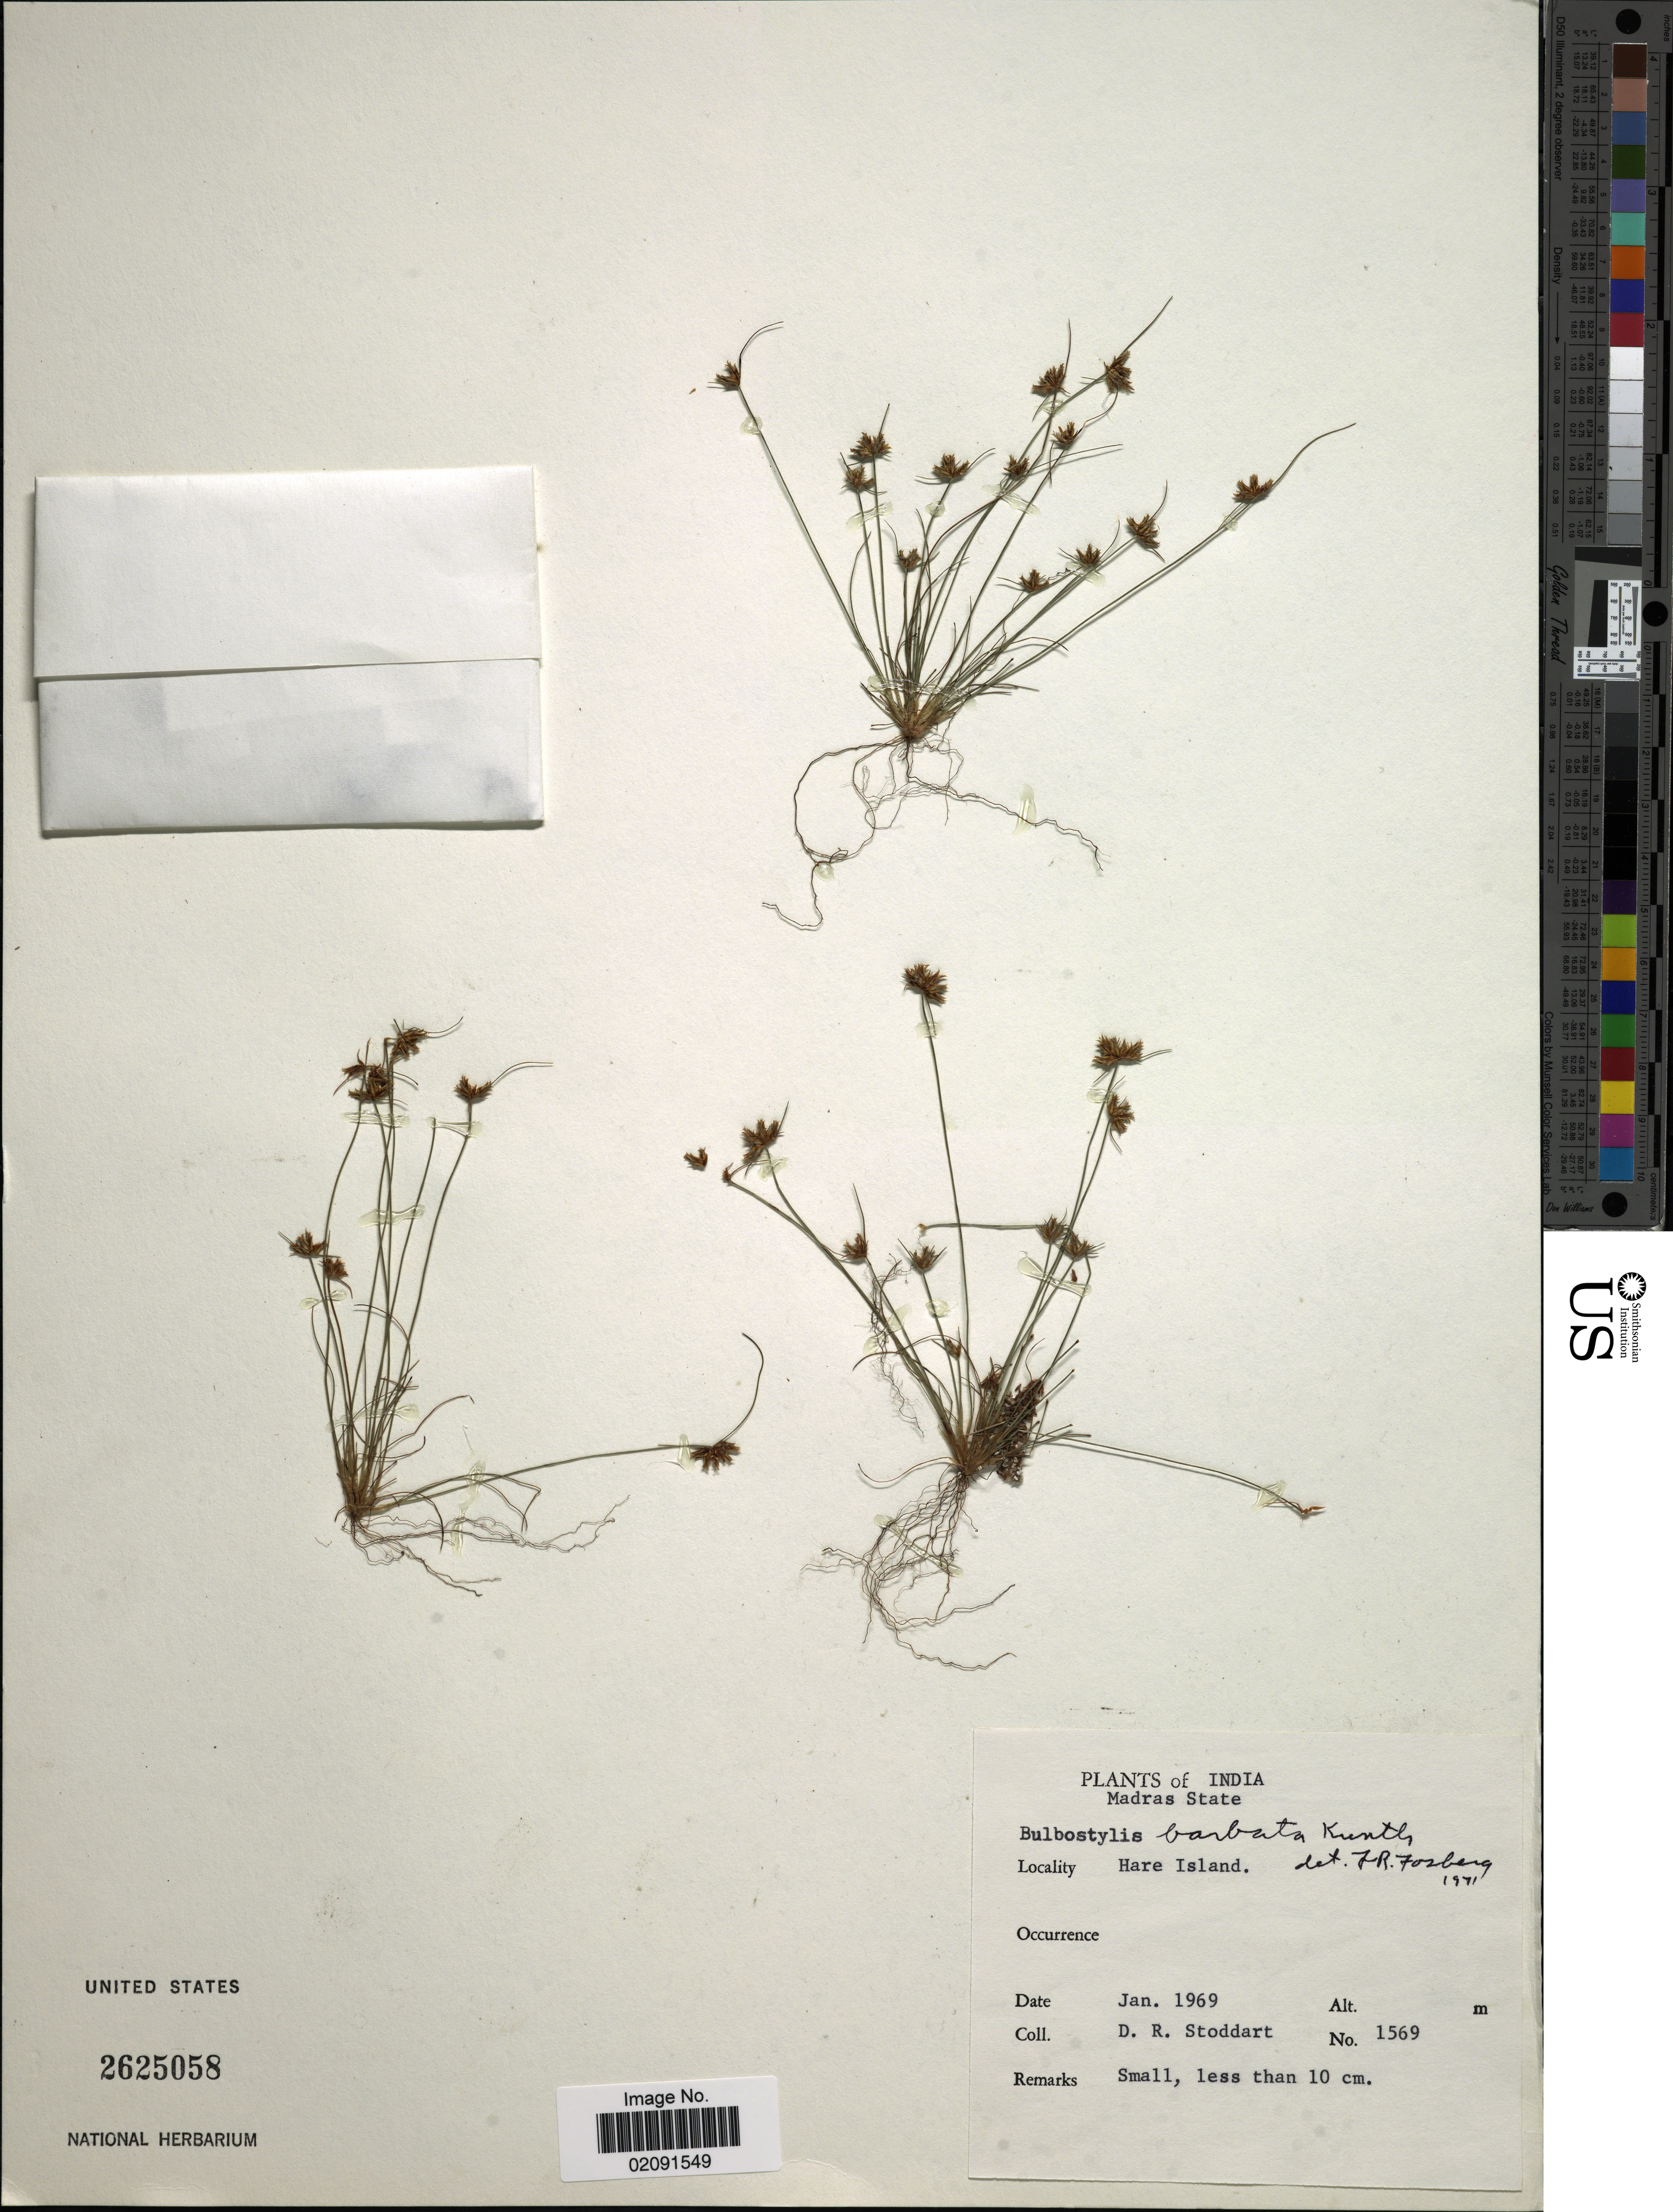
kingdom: Plantae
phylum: Tracheophyta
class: Liliopsida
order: Poales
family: Cyperaceae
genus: Bulbostylis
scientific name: Bulbostylis barbata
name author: (Rottb.) C.B. Clarke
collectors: D. R. Stoddart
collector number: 1569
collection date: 1969-01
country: India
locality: Madras State, Hare Island.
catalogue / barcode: US 2625058